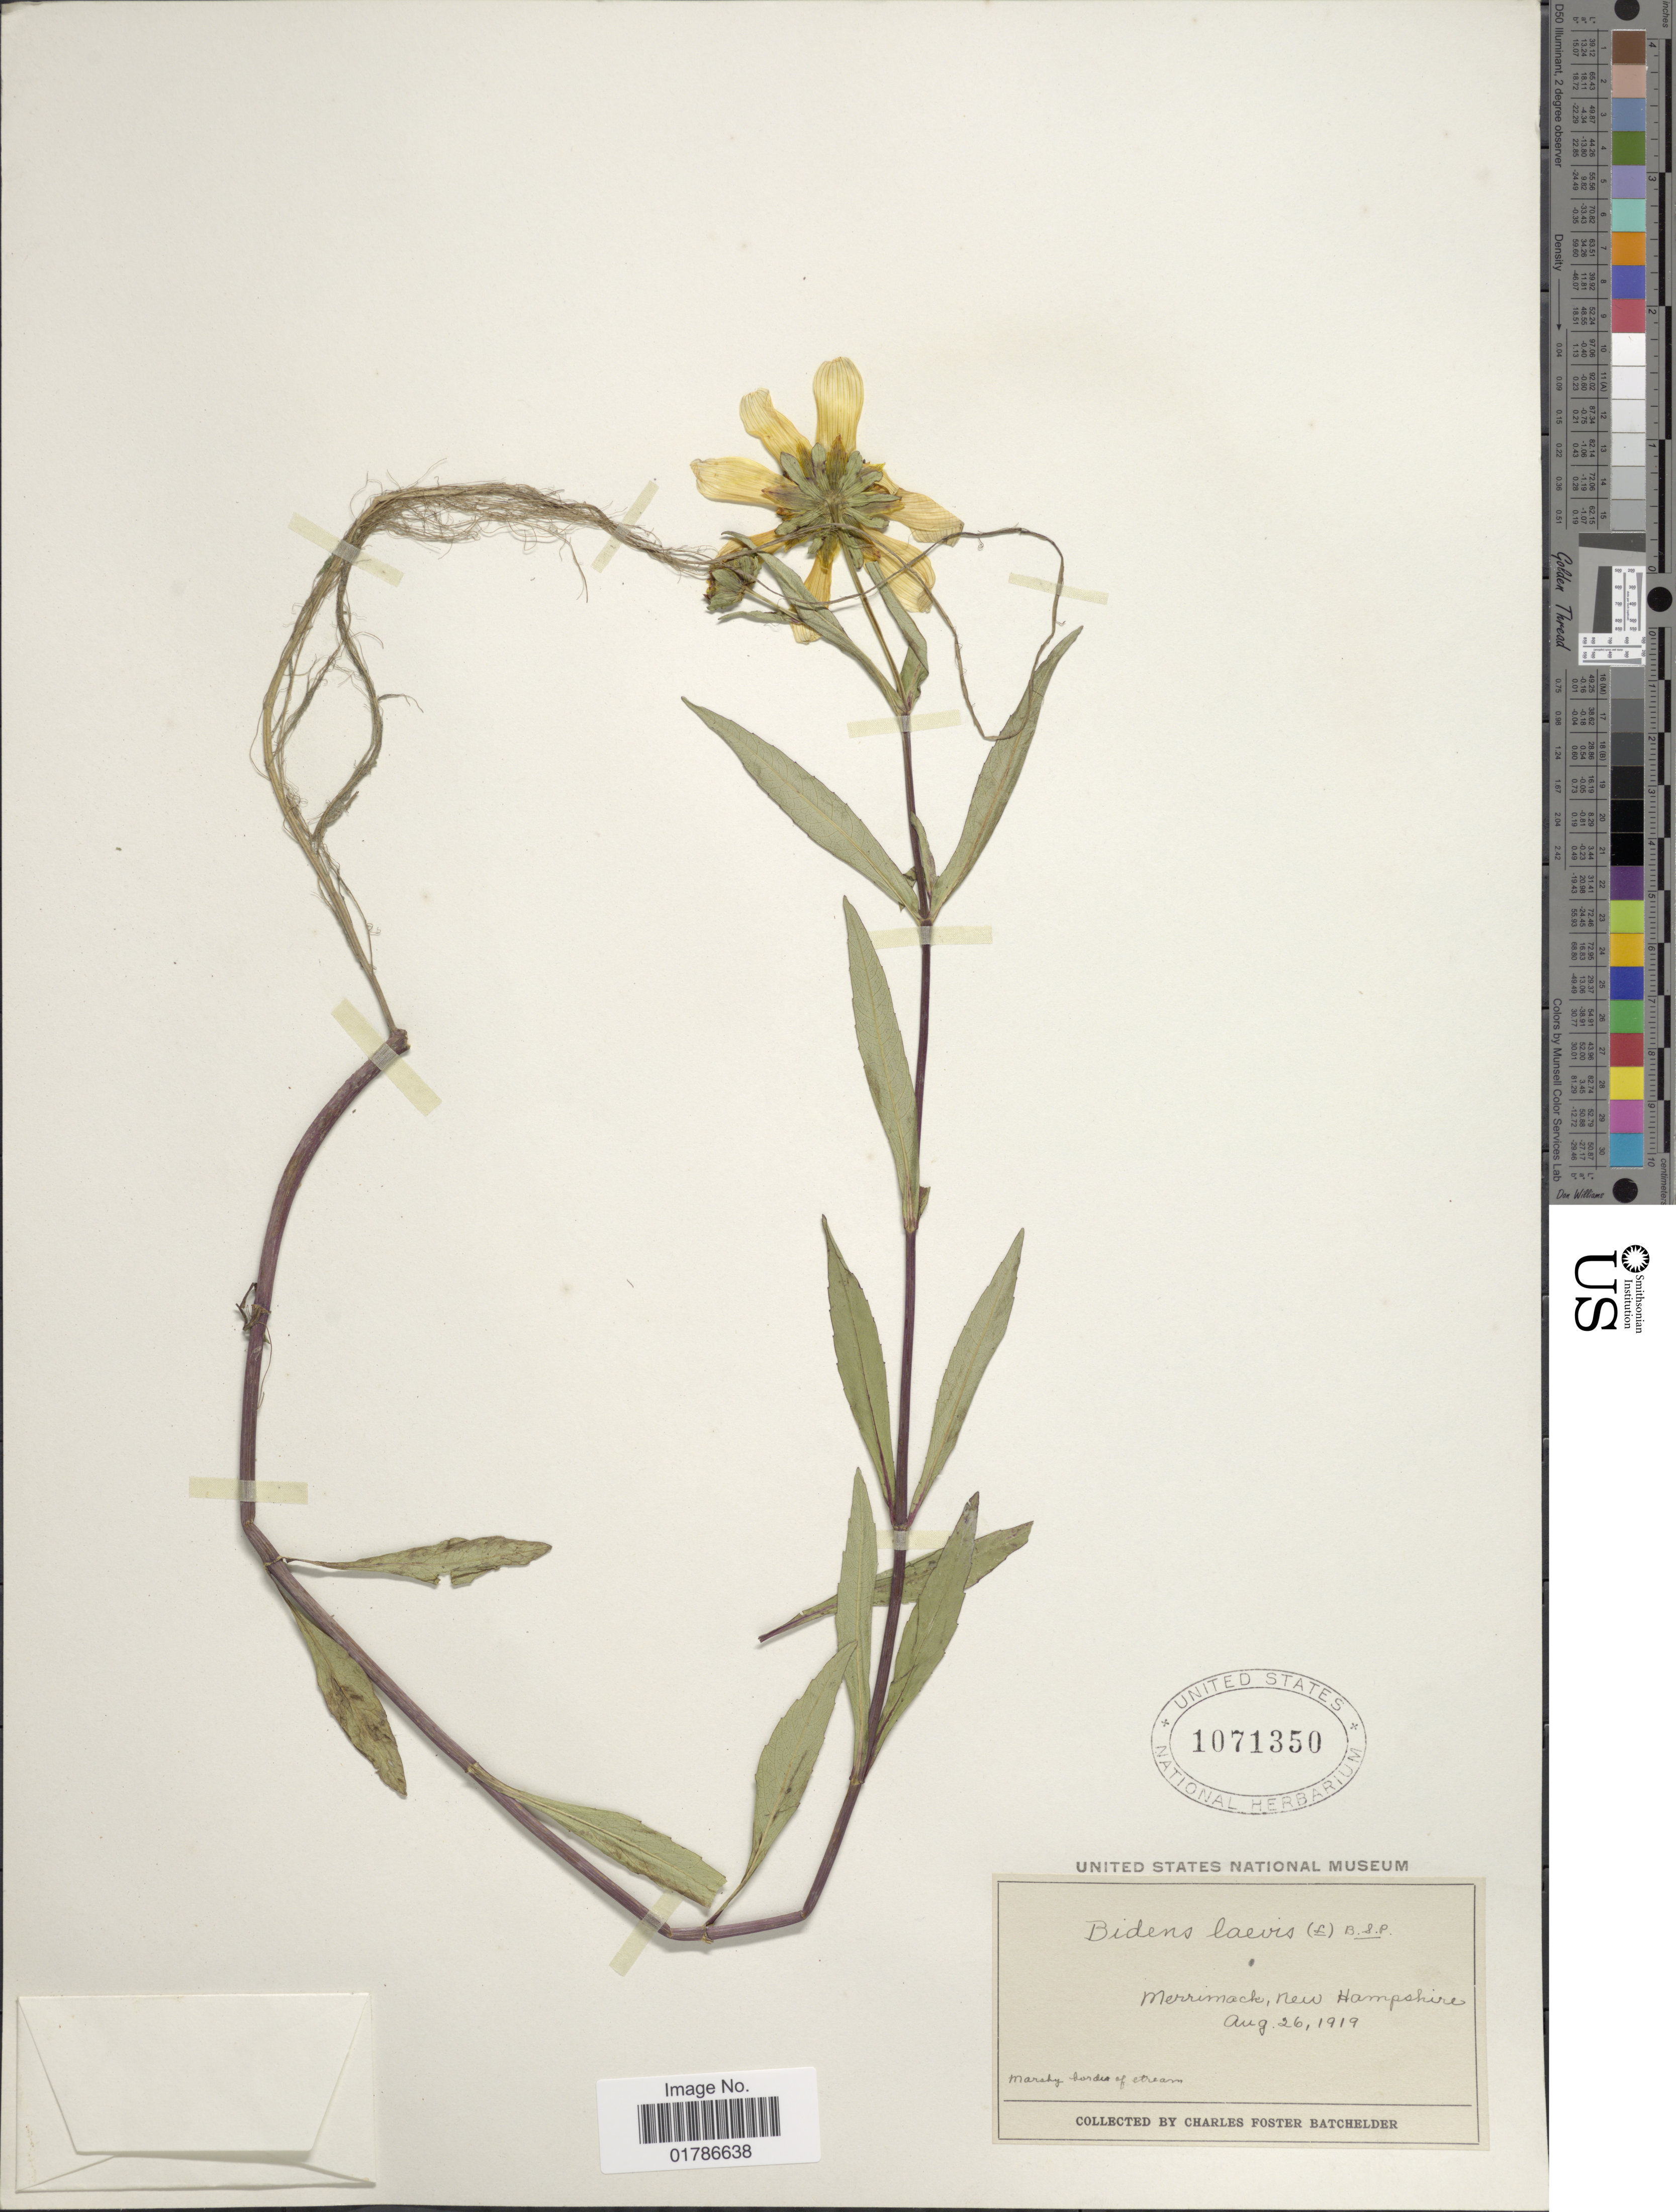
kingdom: Plantae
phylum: Tracheophyta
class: Magnoliopsida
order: Asterales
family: Asteraceae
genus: Bidens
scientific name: Bidens laevis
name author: (L.) Britton, Stearns & Poggenb.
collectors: C. Batchelder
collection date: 1919-08-26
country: United States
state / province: New Hampshire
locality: Merrimack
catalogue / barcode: US 1071350